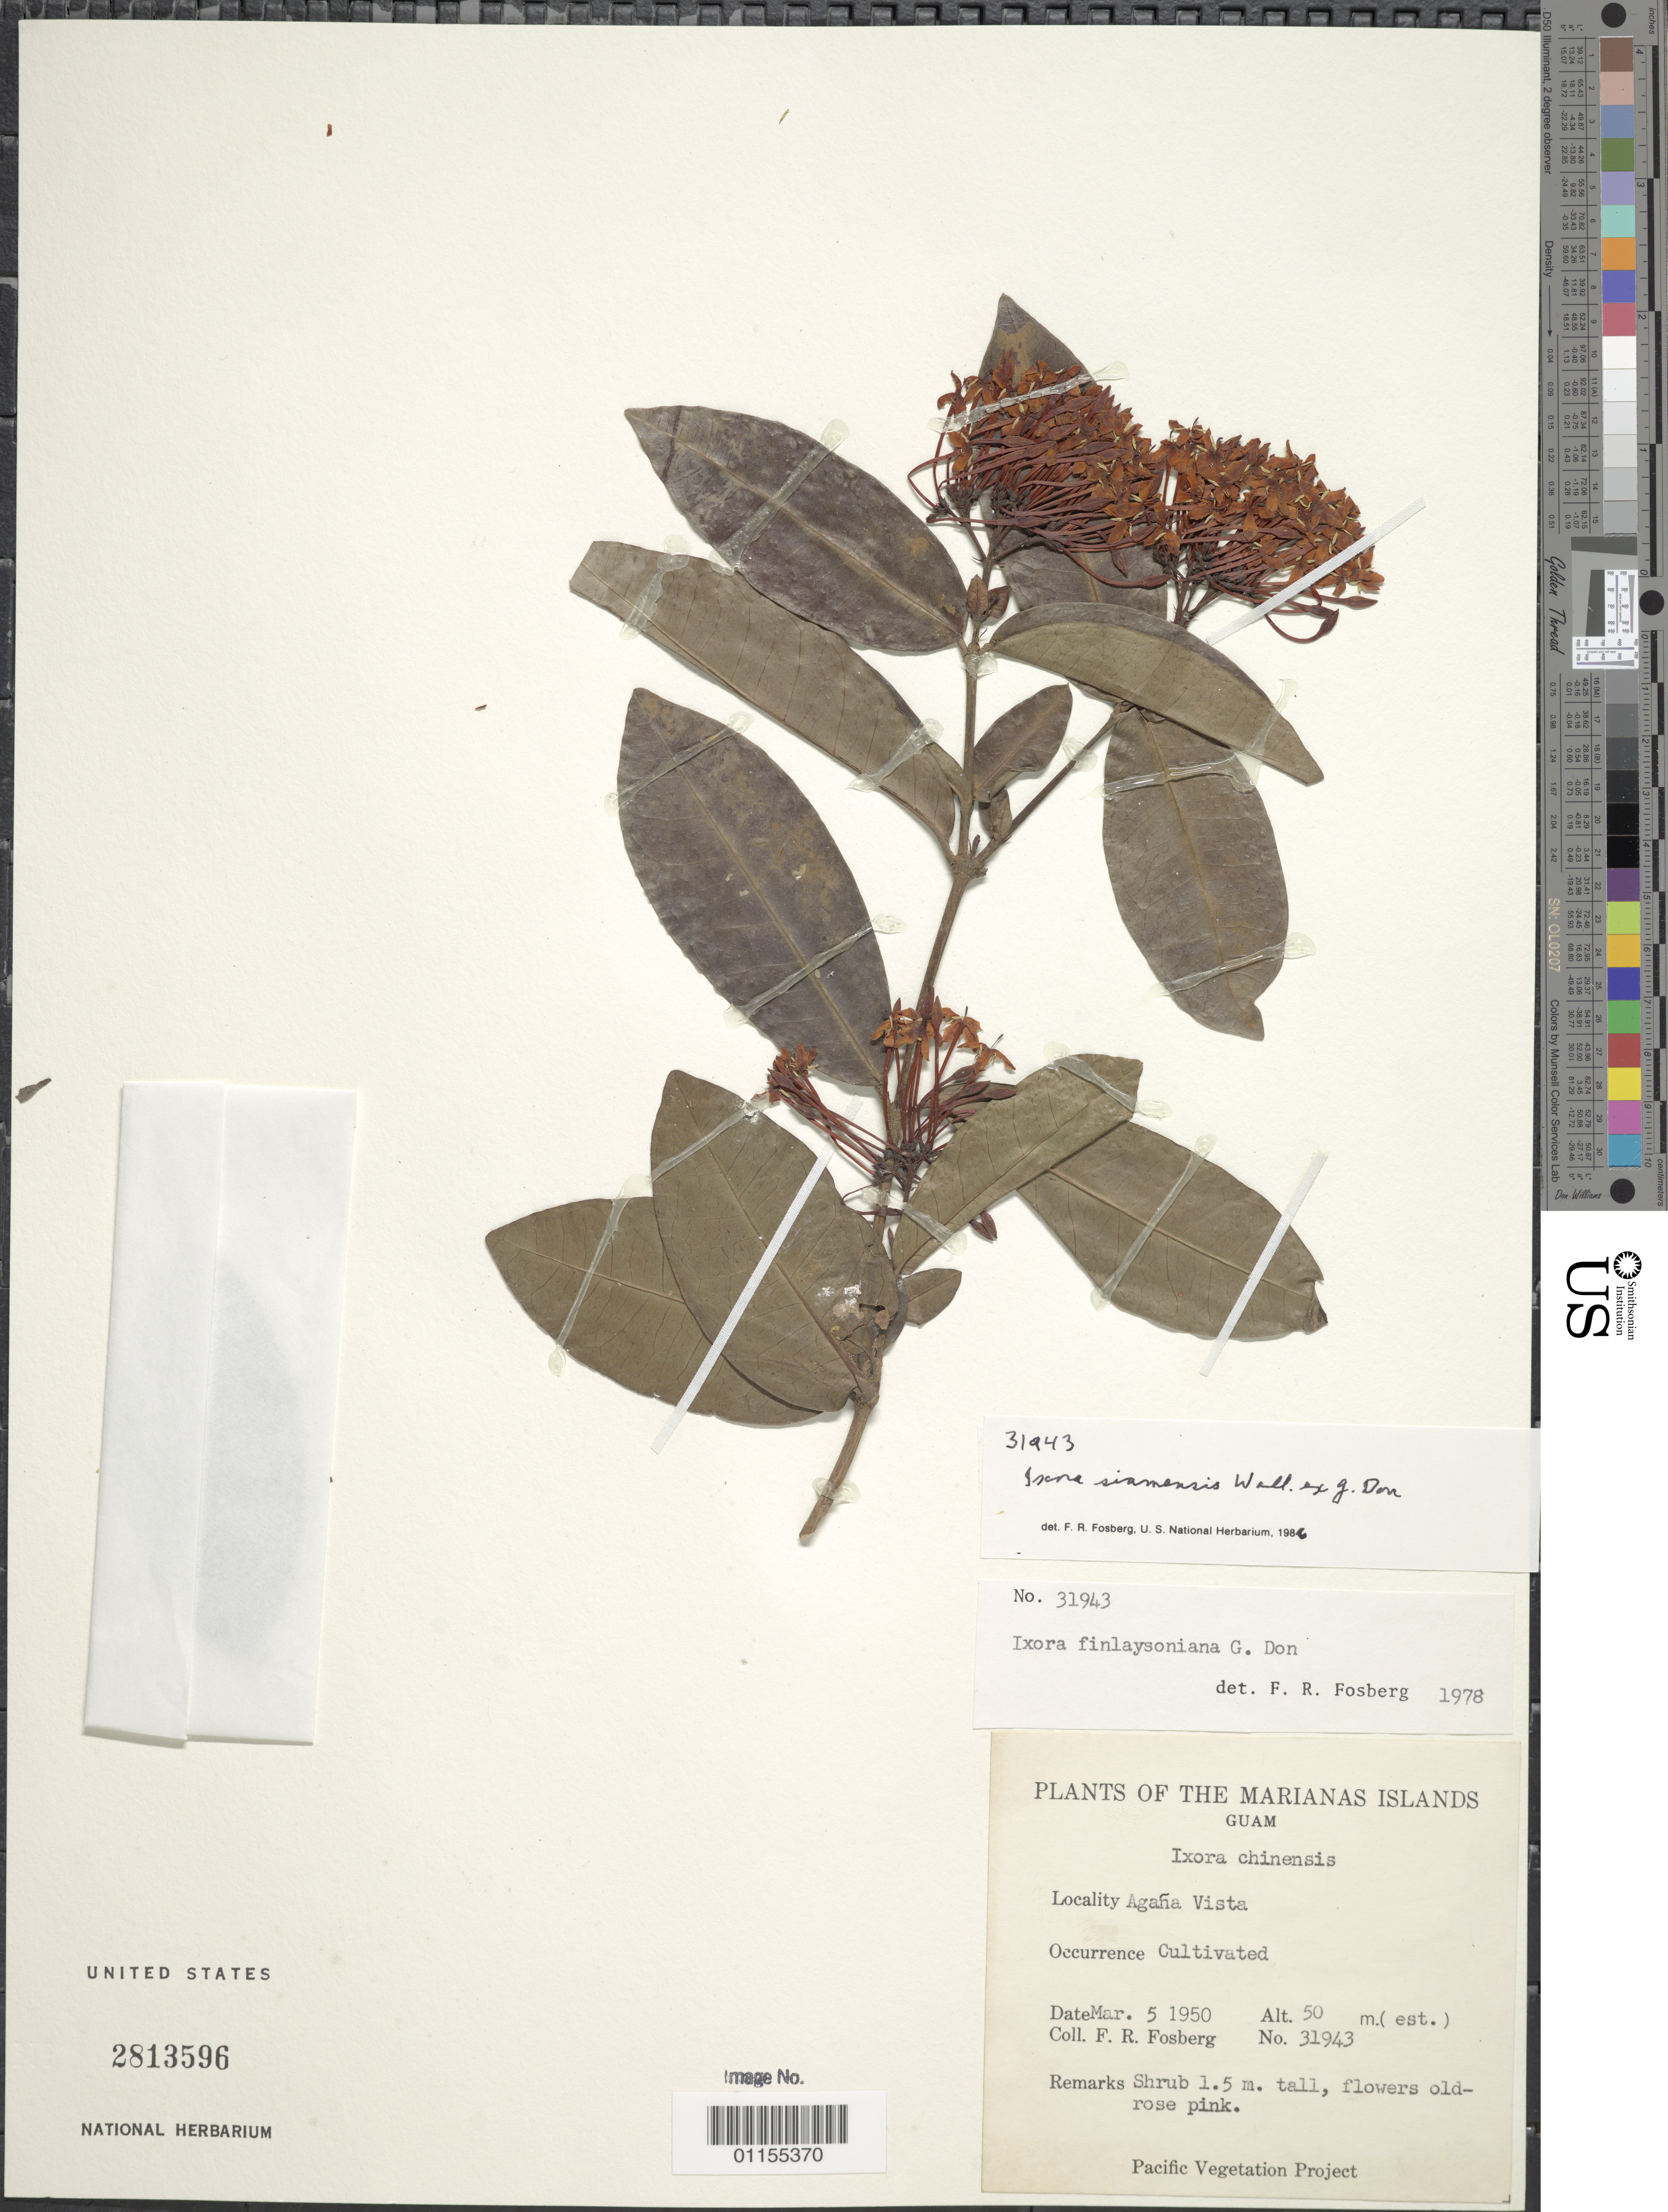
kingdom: Plantae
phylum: Tracheophyta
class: Magnoliopsida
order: Gentianales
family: Rubiaceae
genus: Ixora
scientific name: Ixora siamensis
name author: Wall. ex G. Don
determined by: Fosberg, F. R.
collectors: F. R. Fosberg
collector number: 31943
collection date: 1950-03-05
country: Guam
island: Guam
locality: Agana Vista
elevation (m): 50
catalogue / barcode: US 2813596